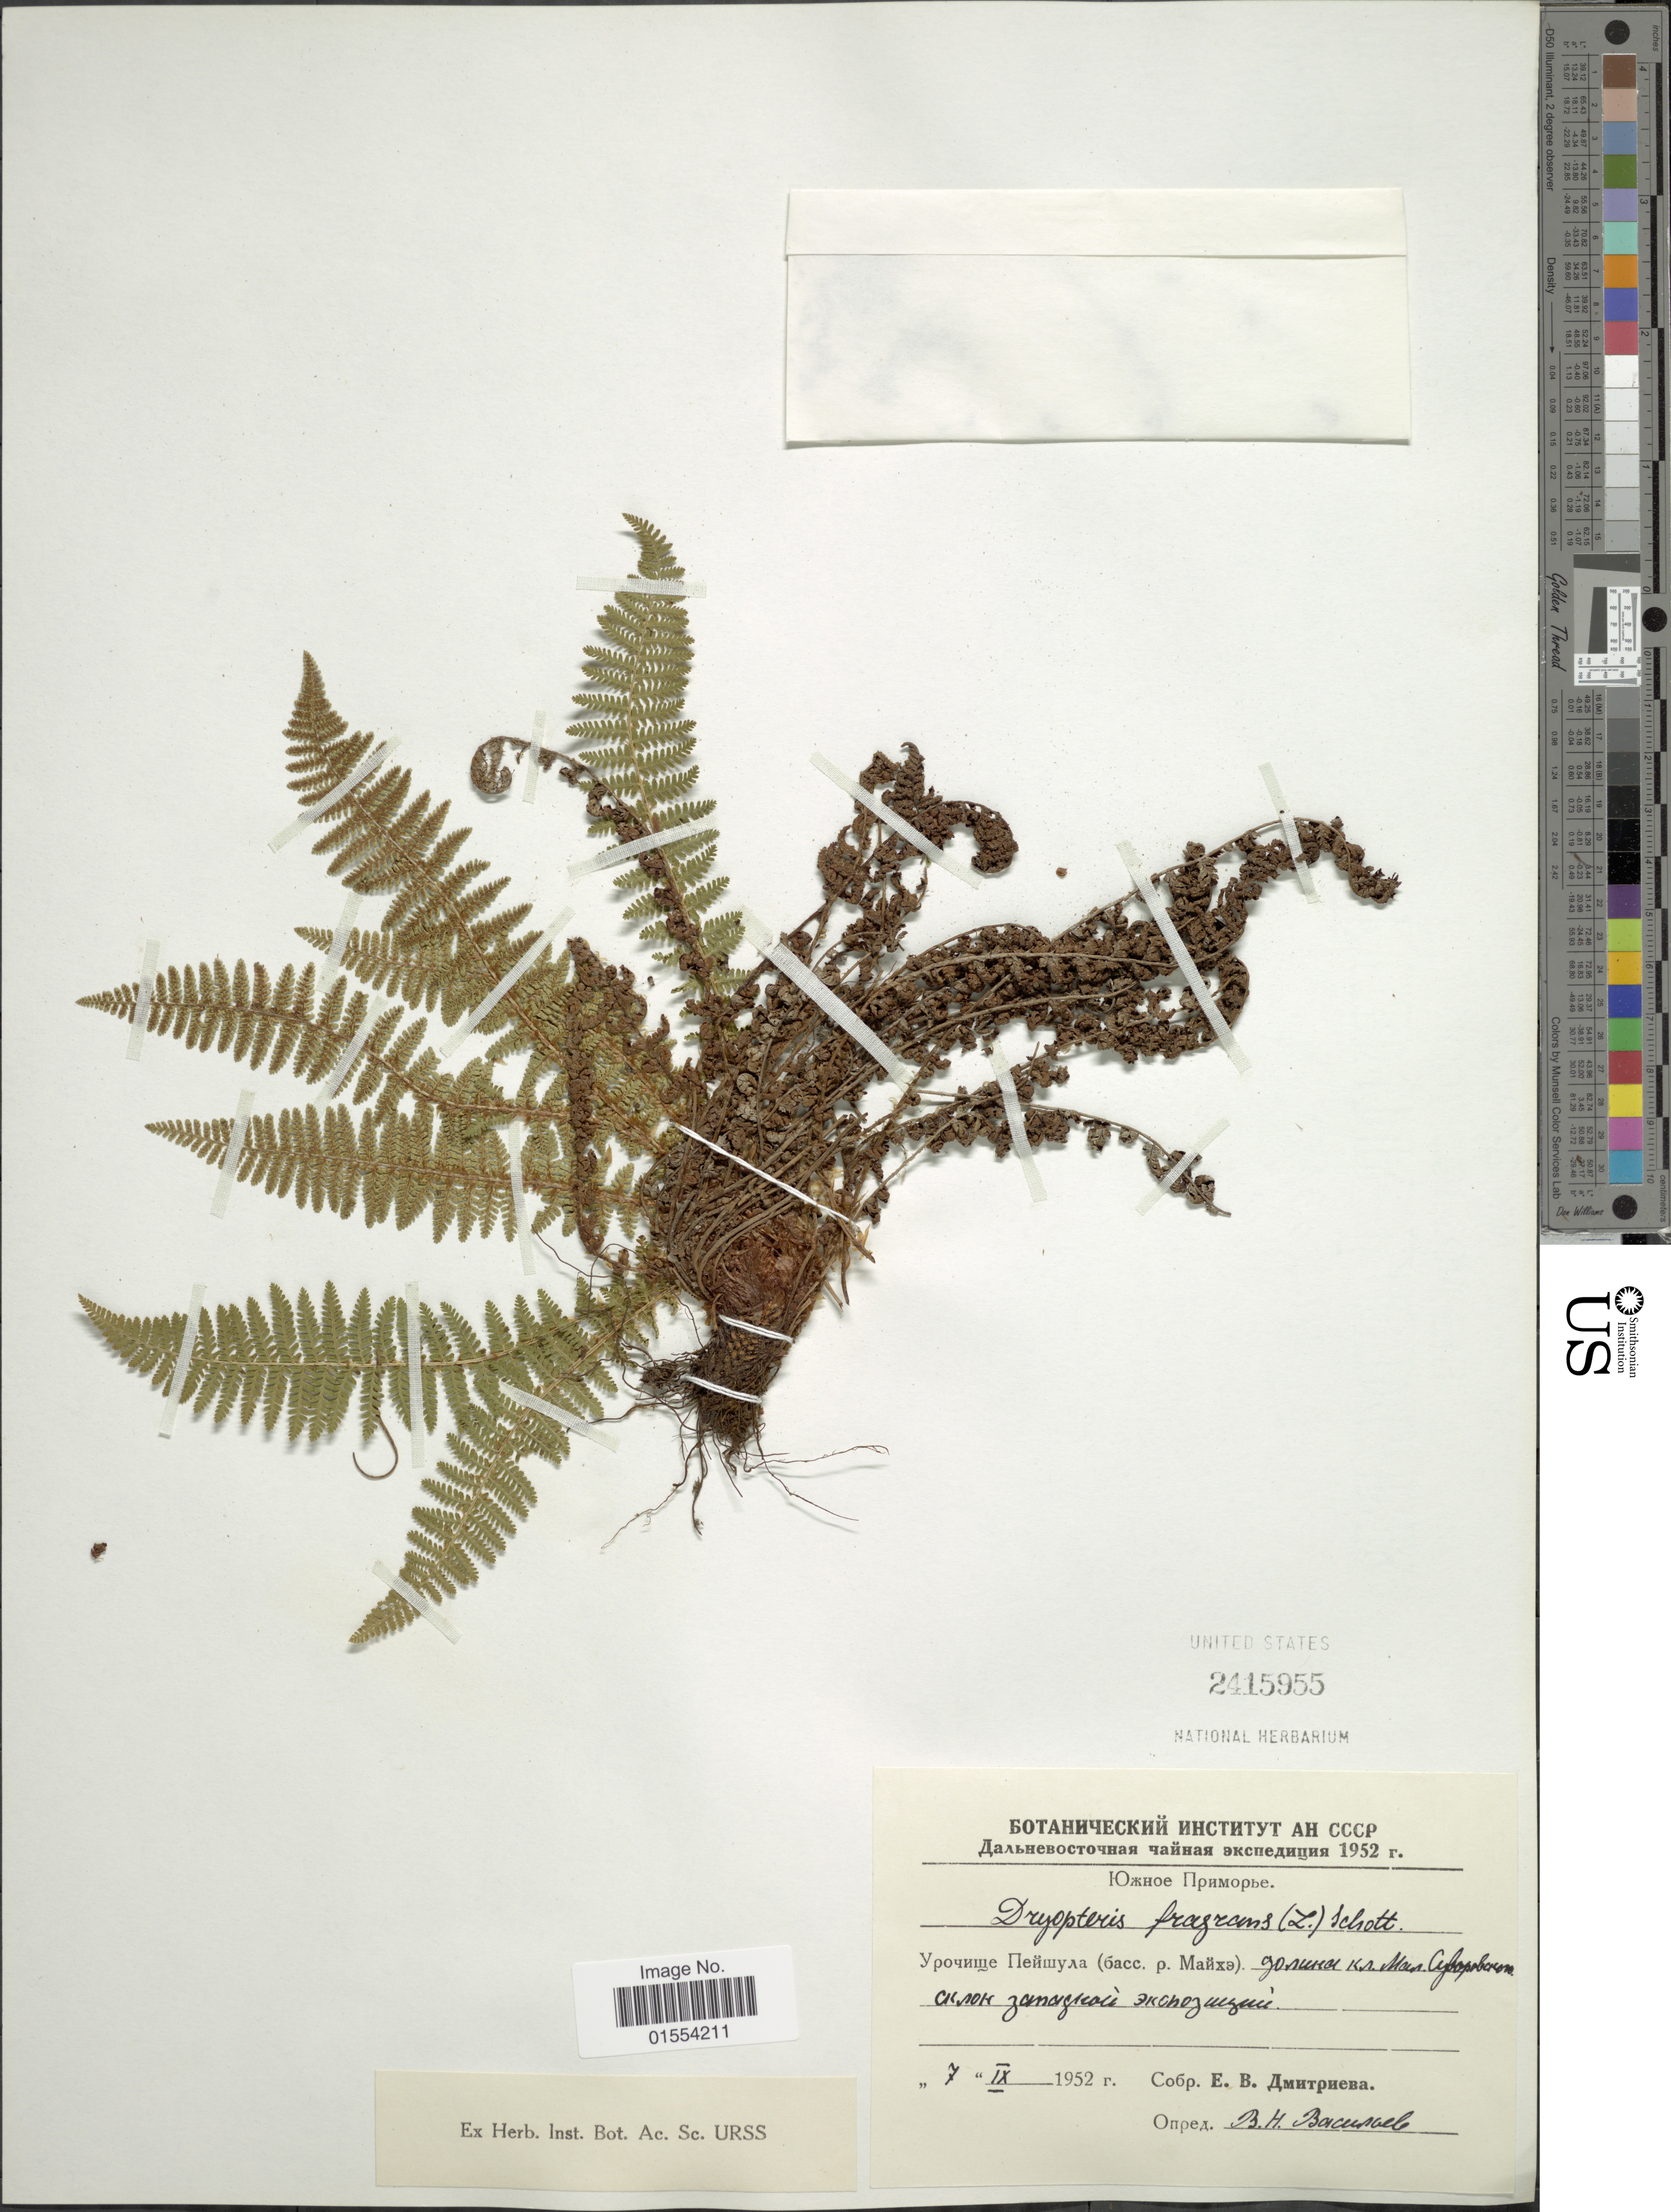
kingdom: Plantae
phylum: Tracheophyta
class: Polypodiopsida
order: Polypodiales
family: Dryopteridaceae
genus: Dryopteris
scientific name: Dryopteris fragrans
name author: (L.) Schott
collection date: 1952-09-07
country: Russian Federation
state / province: Primorsky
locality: X.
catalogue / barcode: US 2415955